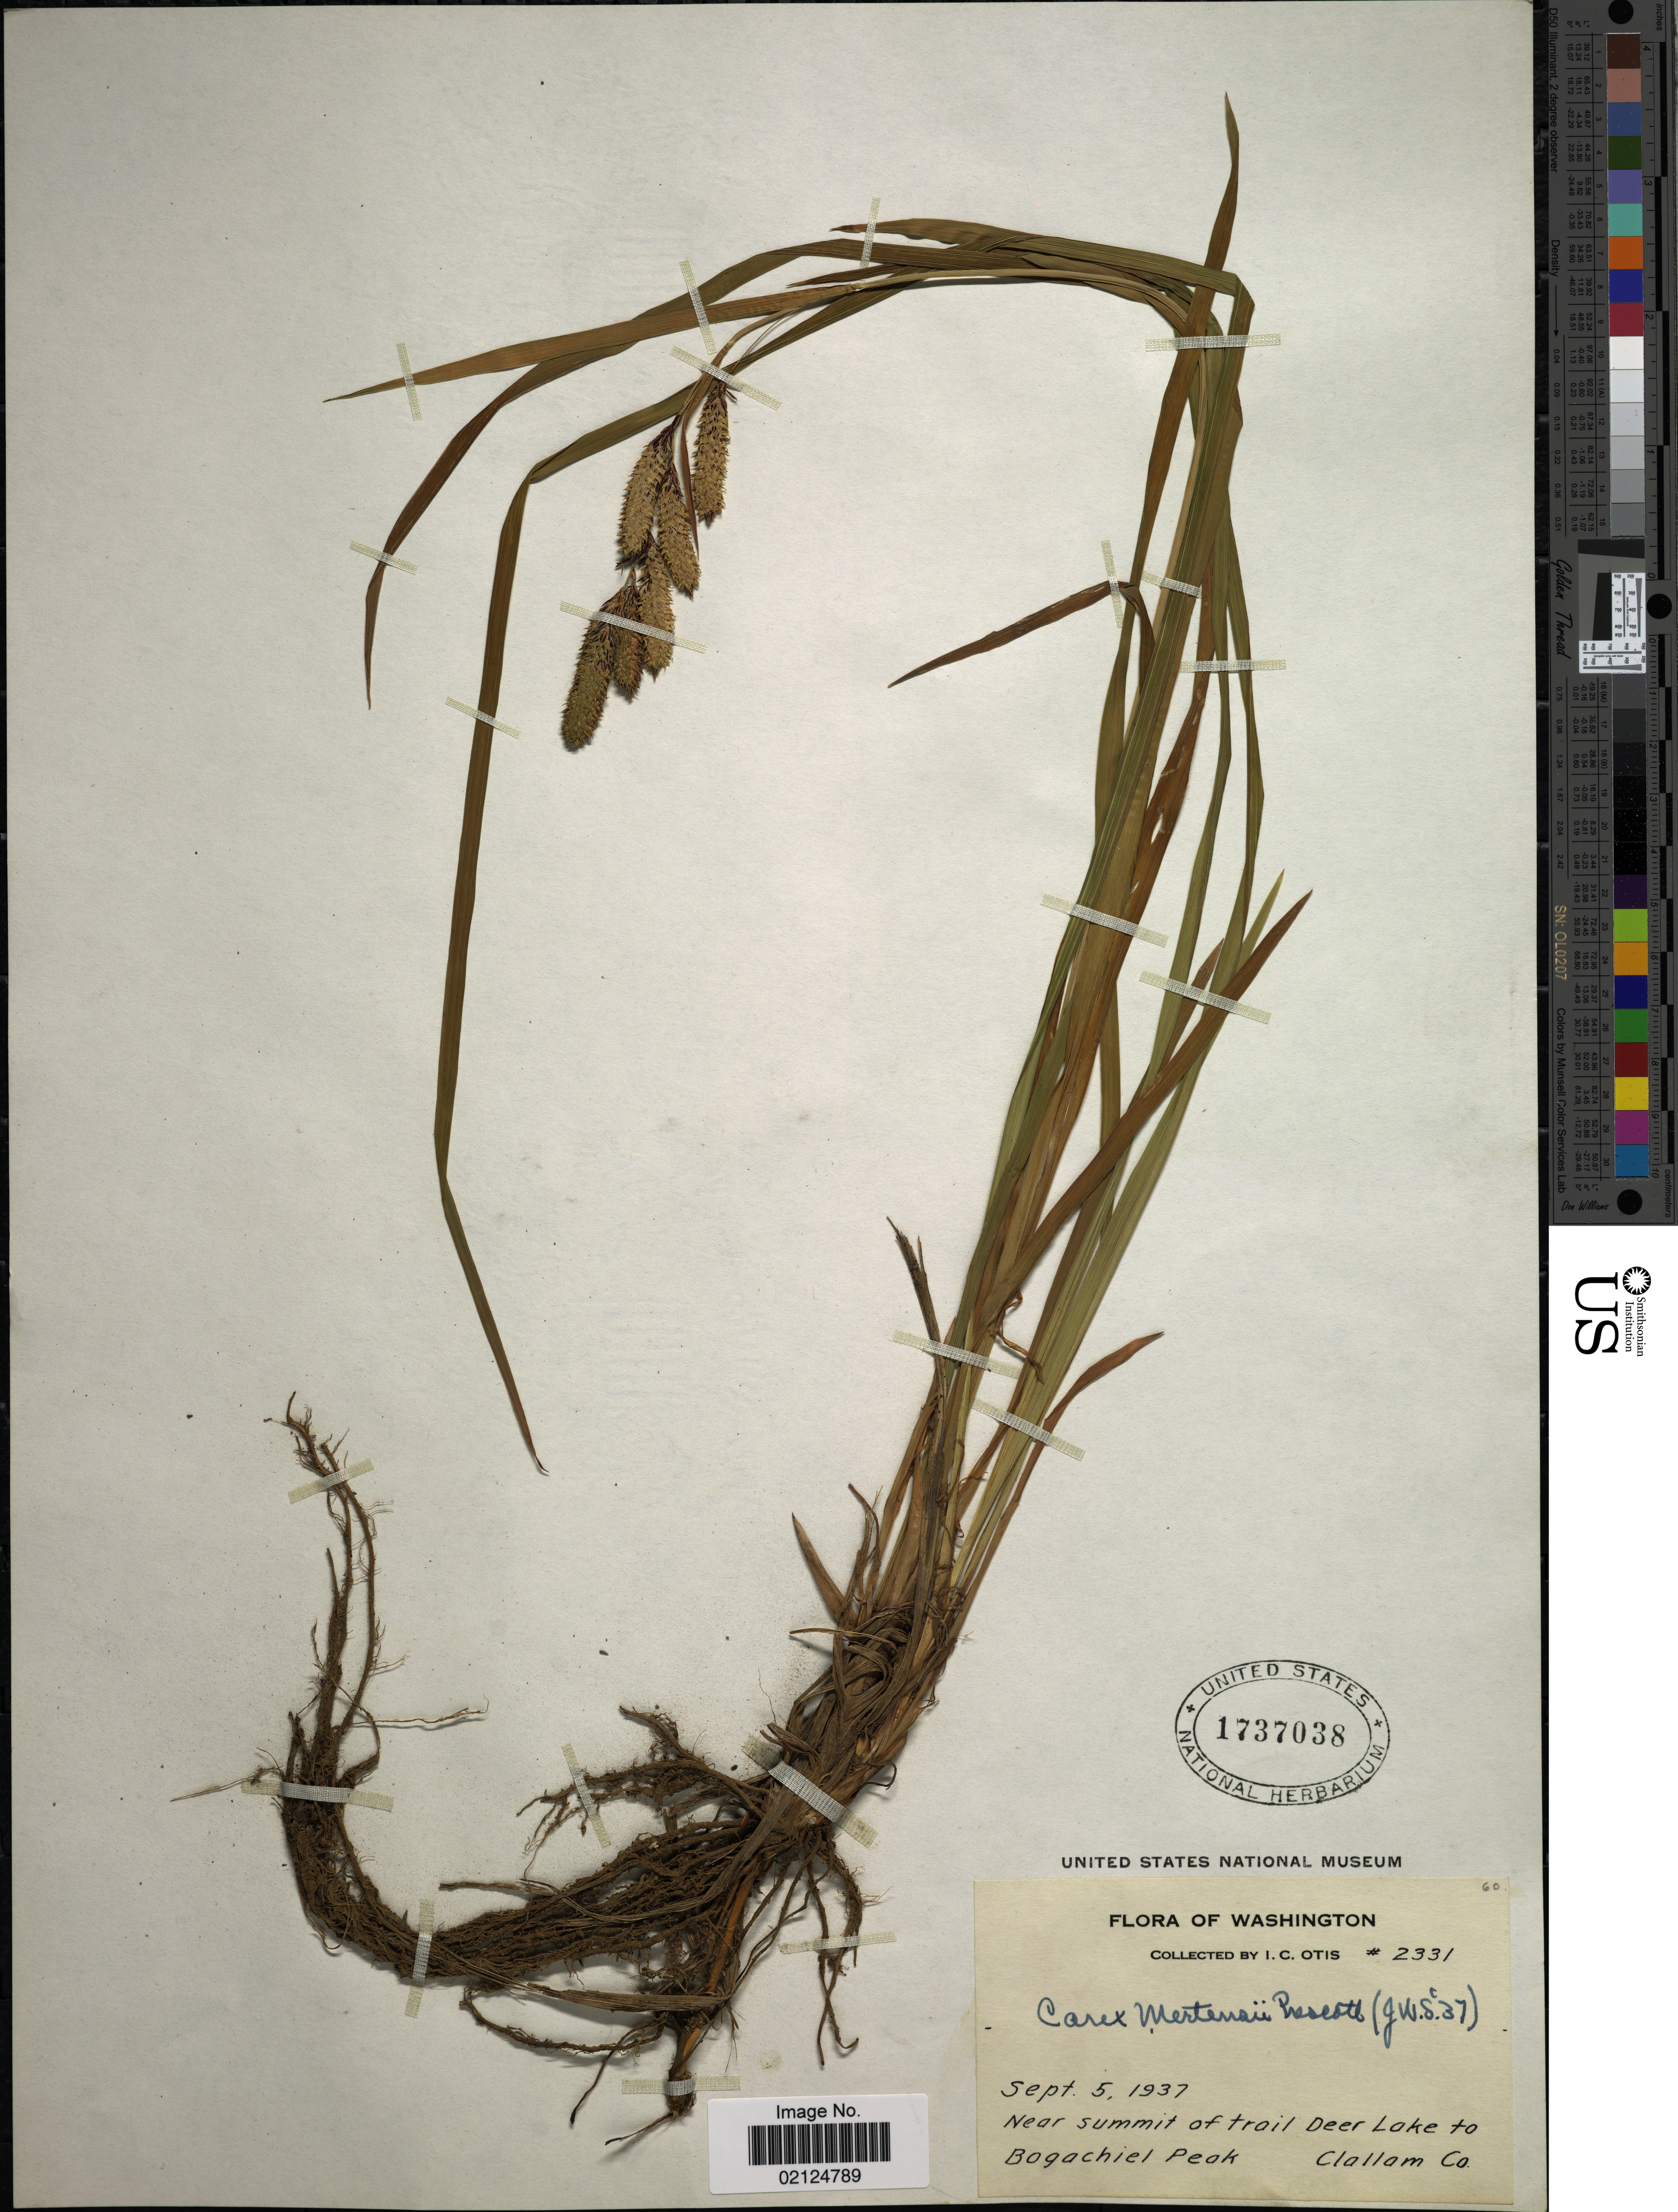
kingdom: Plantae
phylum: Tracheophyta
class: Liliopsida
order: Poales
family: Cyperaceae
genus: Carex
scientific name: Carex mertensii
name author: J.D. Prescott ex Bong.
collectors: I. C. Otis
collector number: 2331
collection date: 1937-09-05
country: United States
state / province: Washington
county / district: Clallam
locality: Near summit of trail Deer Lake to Bogachiel Peak, Clallam Co.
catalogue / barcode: US 1737038